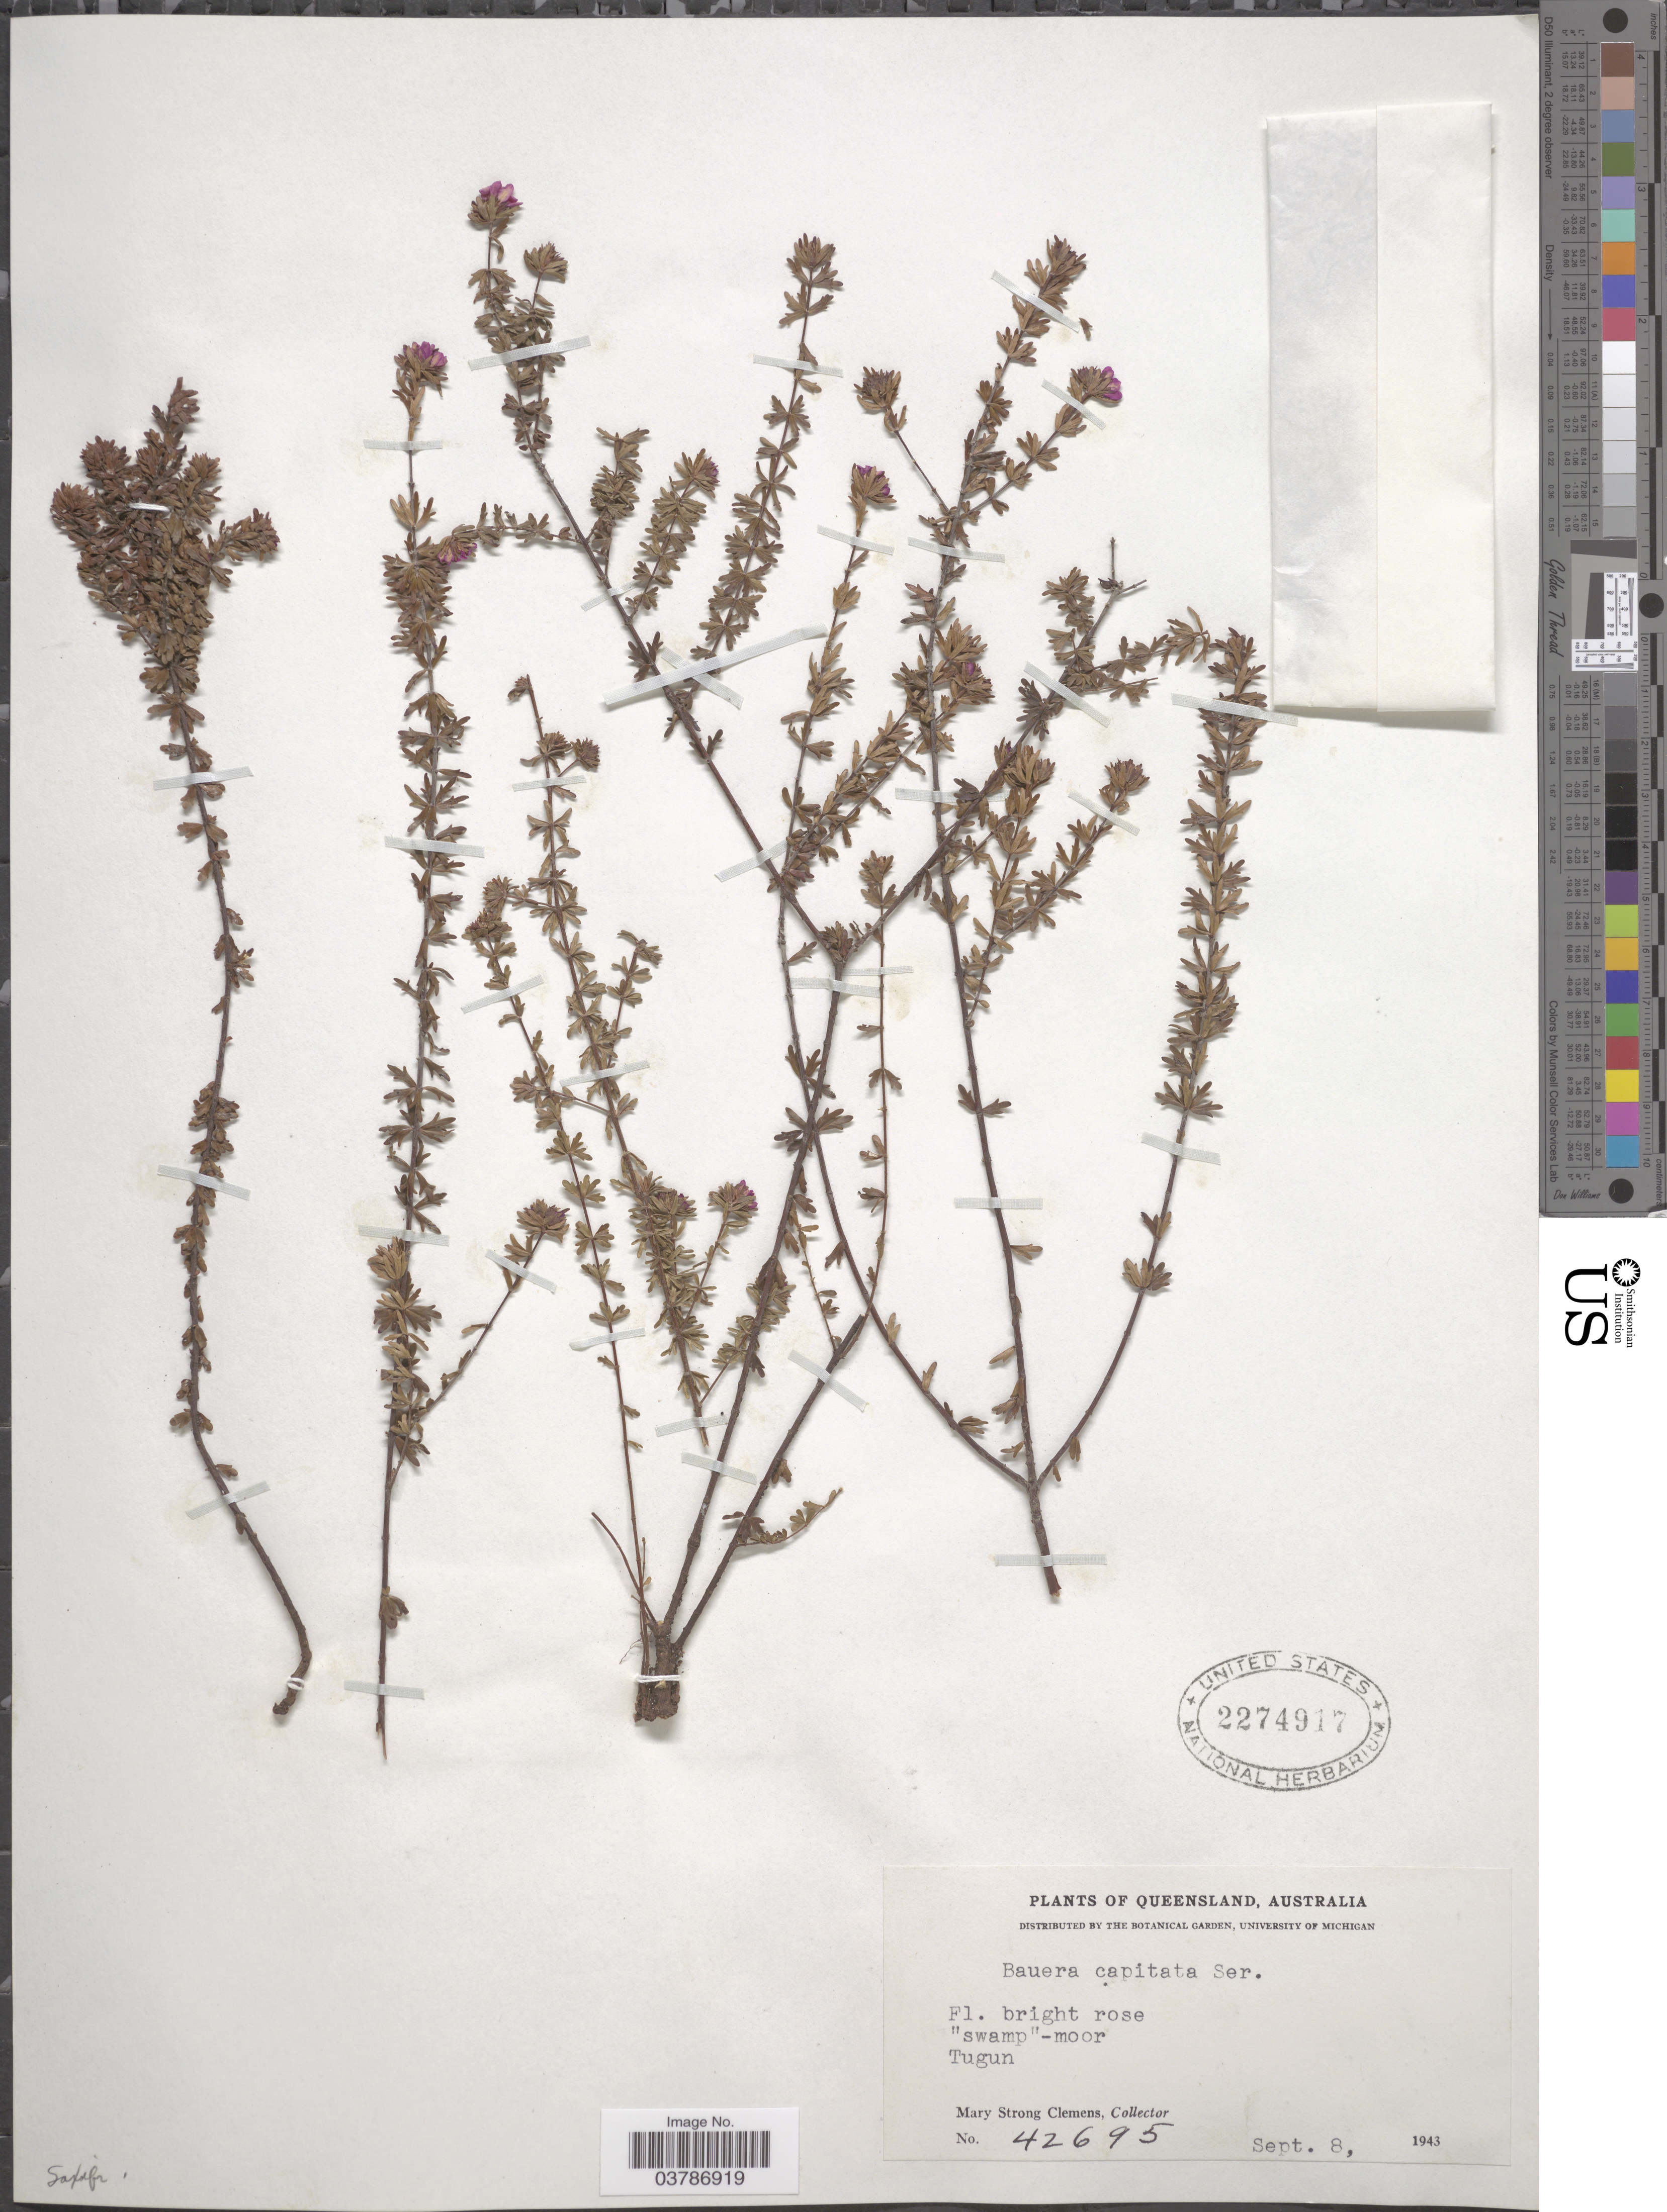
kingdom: Plantae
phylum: Tracheophyta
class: Magnoliopsida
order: Oxalidales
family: Cunoniaceae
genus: Bauera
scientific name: Bauera capitata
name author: Ser.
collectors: M. S. Clemens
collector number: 42695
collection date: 1943-09-08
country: Australia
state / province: Queensland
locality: Tugun.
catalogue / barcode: US 2274917